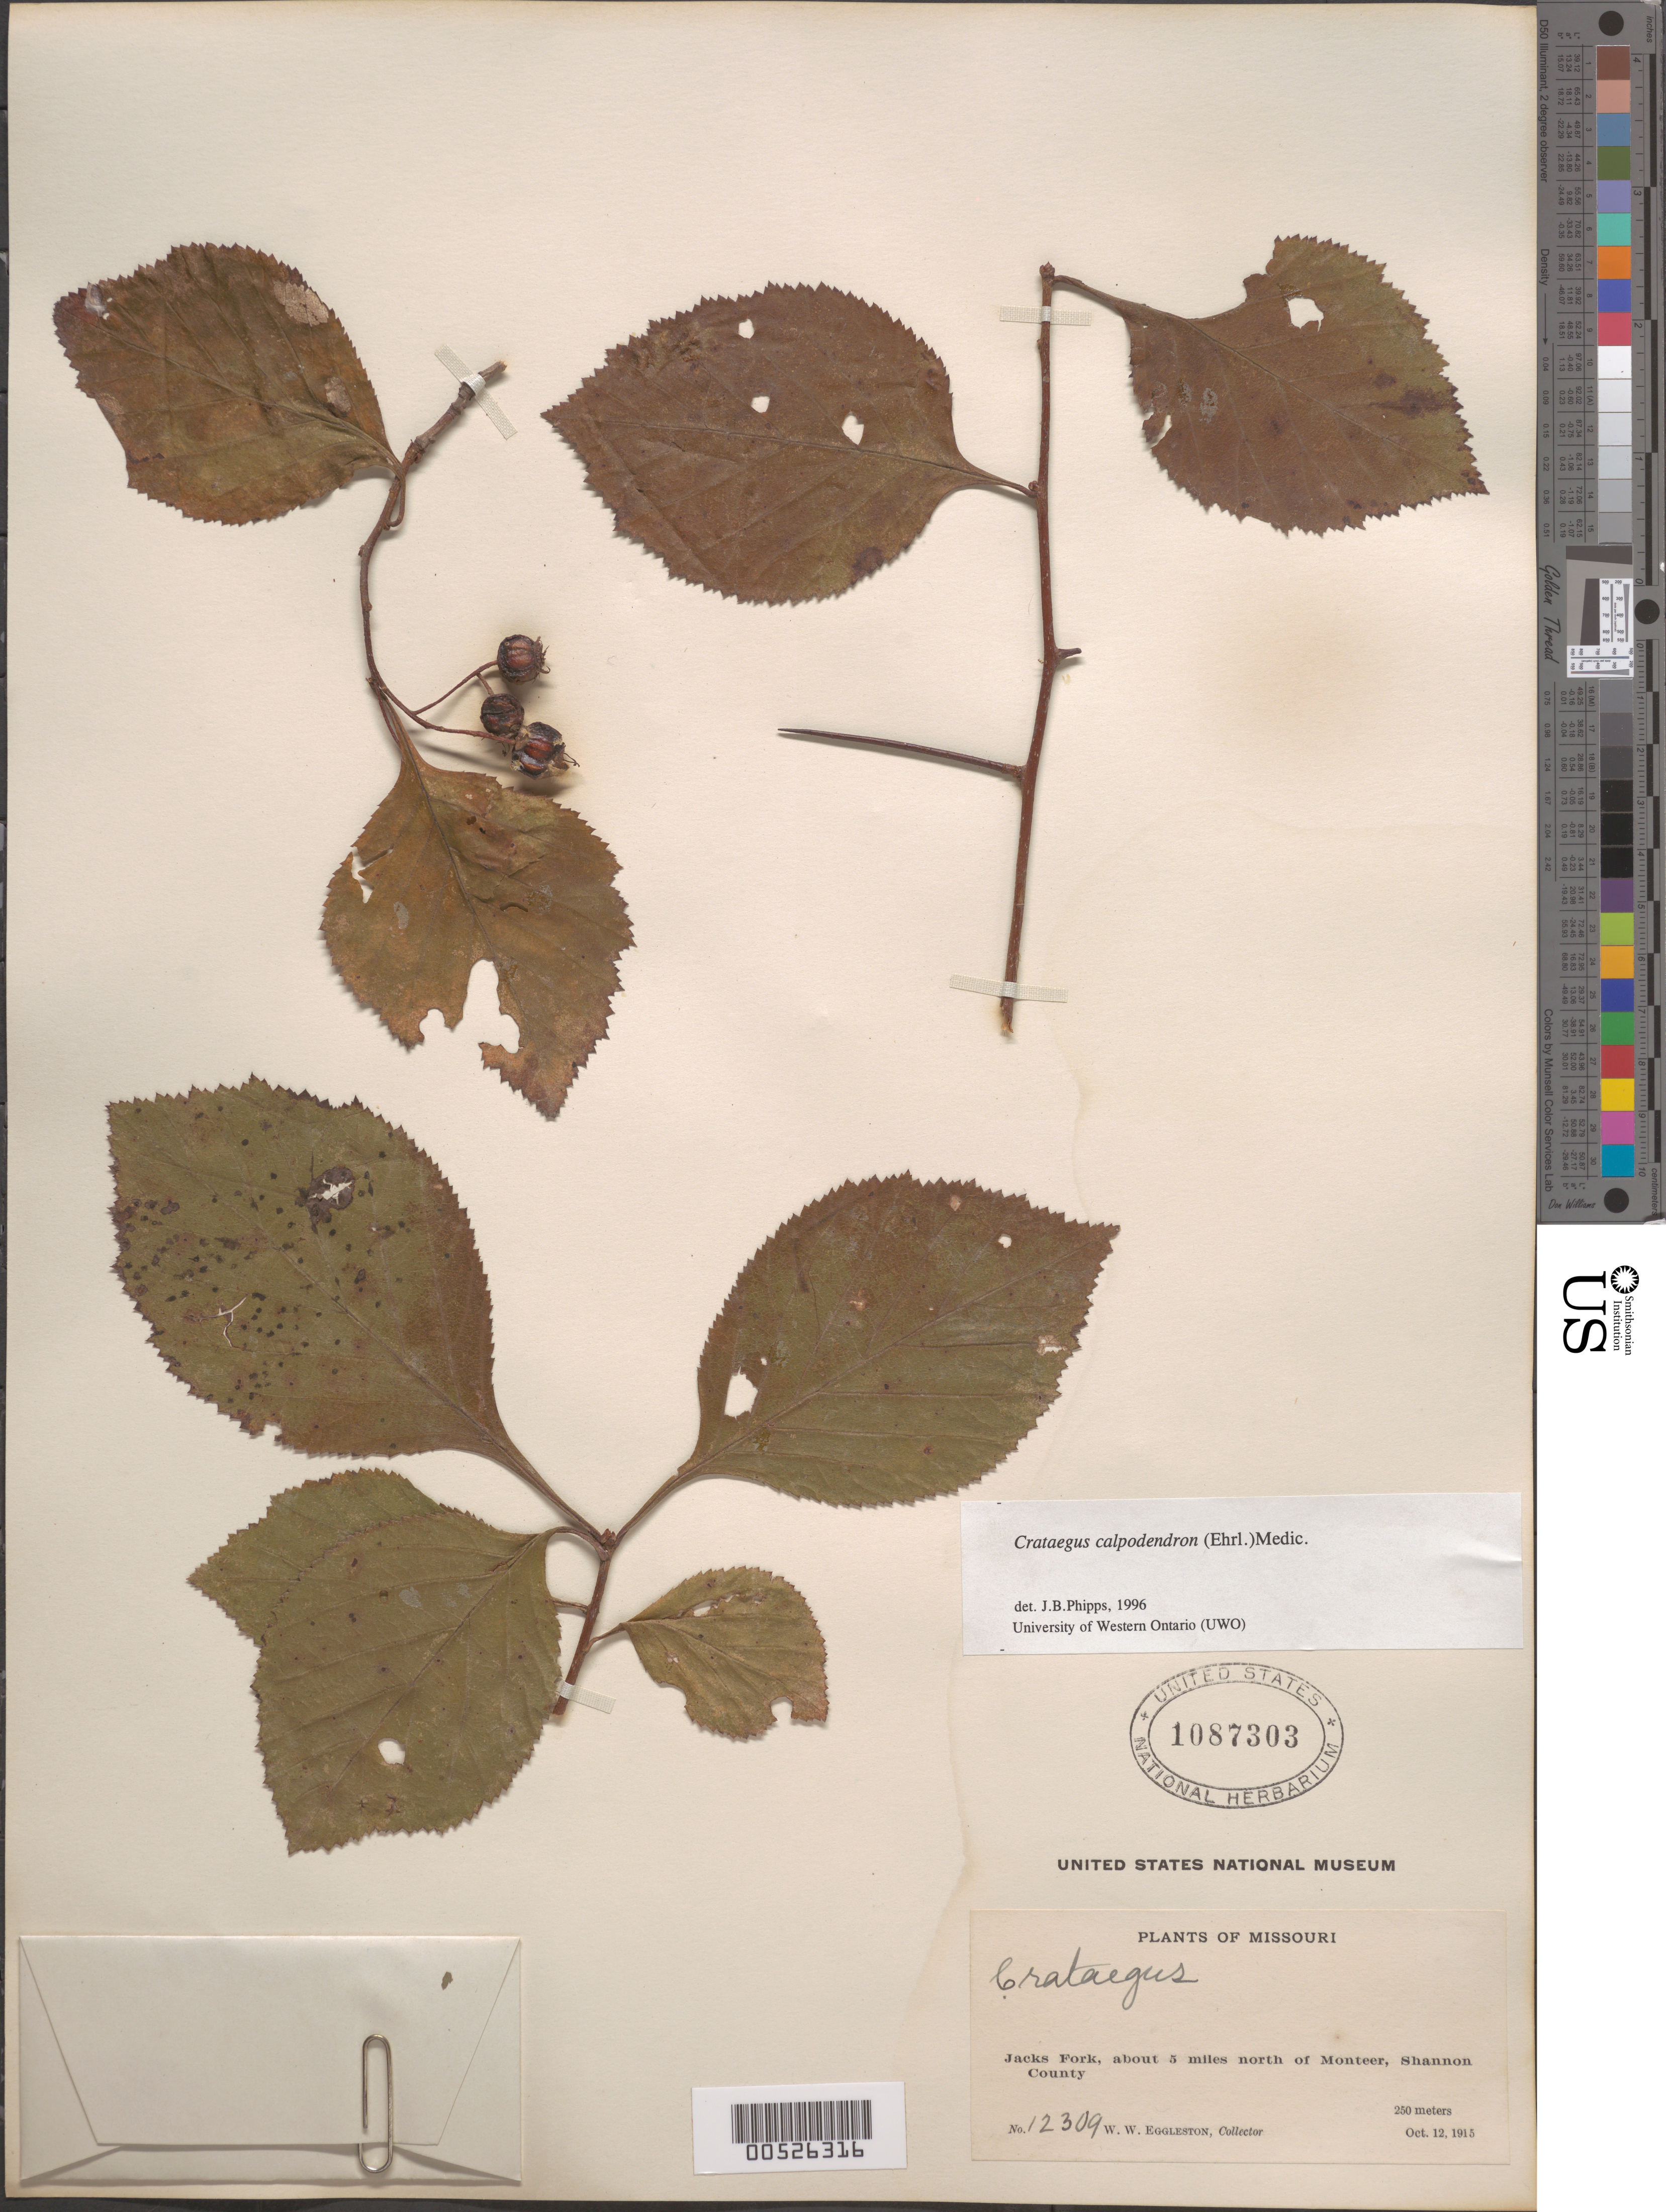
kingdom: Plantae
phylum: Tracheophyta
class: Magnoliopsida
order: Rosales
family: Rosaceae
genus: Crataegus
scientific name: Crataegus calpodendron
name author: (Ehrh.) Medik.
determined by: Phipps, James B., (UWO), University of Western Ontario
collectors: W. W. Eggleston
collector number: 12309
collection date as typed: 12 Oct 191-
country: United States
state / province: Missouri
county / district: Shannon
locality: Jacks Fork, about 5 miles N of Monteer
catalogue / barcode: US 1087303